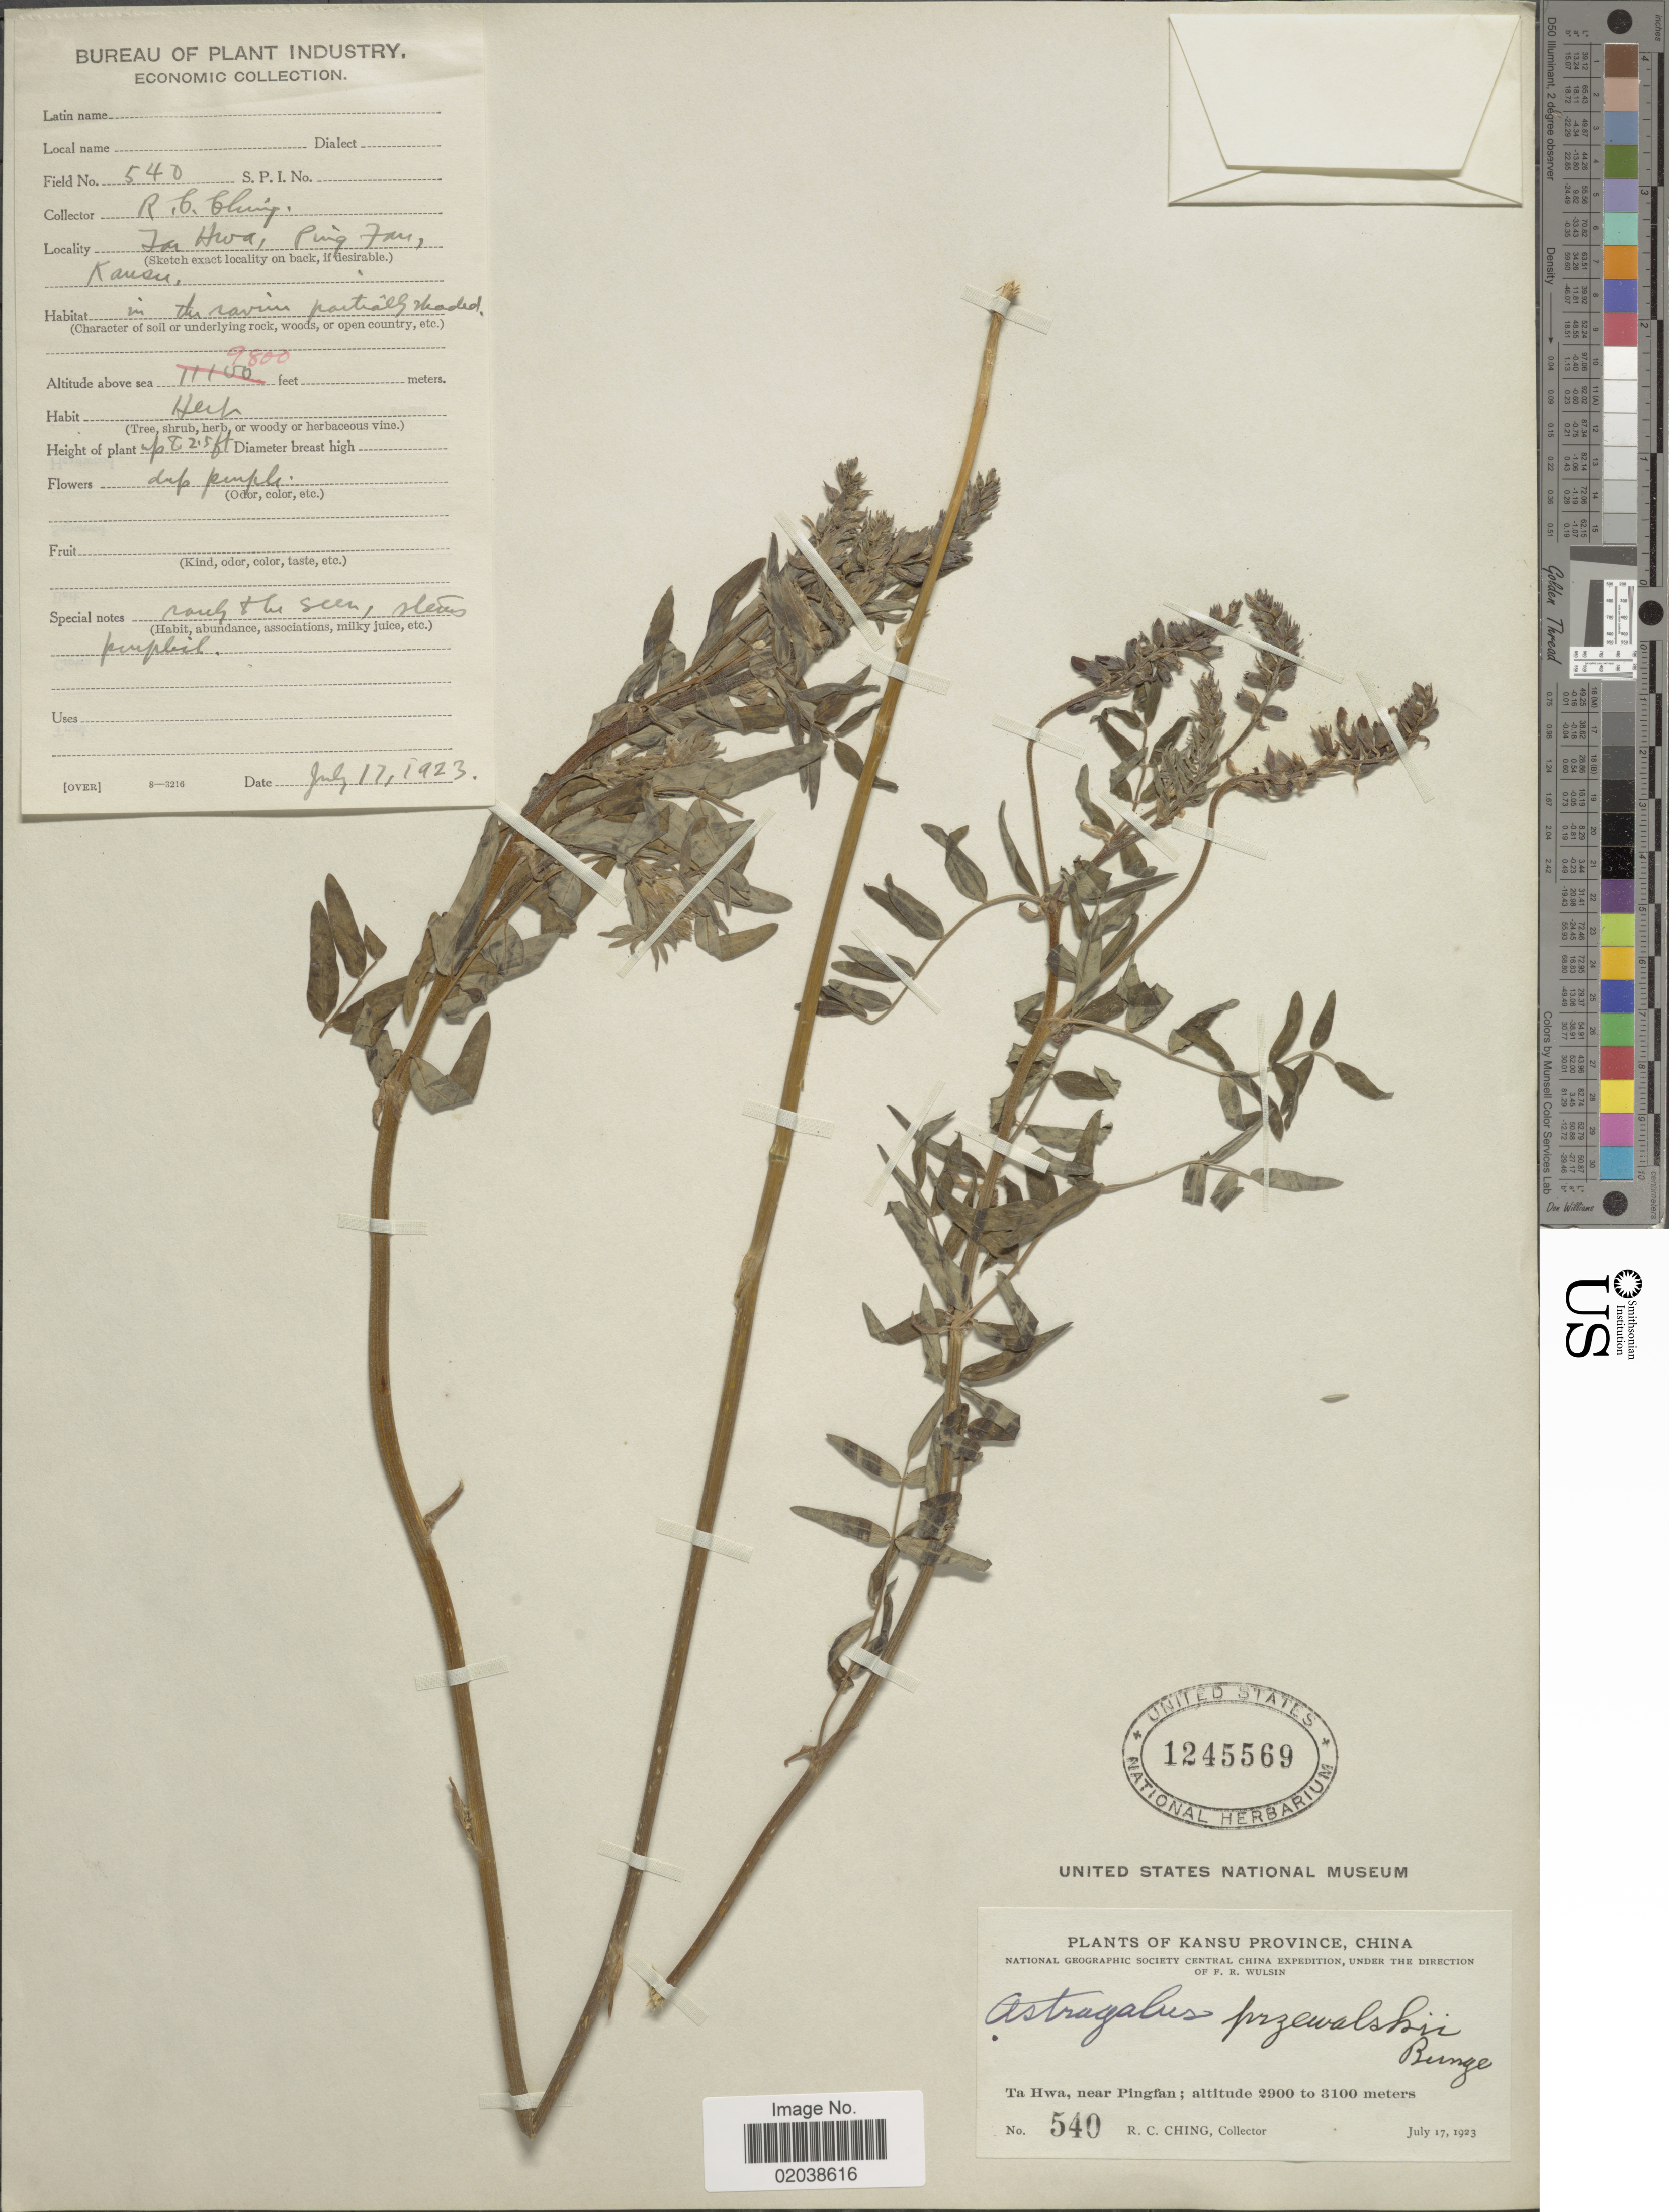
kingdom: Plantae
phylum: Tracheophyta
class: Magnoliopsida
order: Fabales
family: Fabaceae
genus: Astragalus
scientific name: Astragalus przewalskii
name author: Bunge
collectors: R. C. Ching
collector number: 540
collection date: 1923-07-17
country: China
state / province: Gansu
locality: Kansu Province. Ta Hwa, near Pingfan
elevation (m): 2900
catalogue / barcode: US 1245569